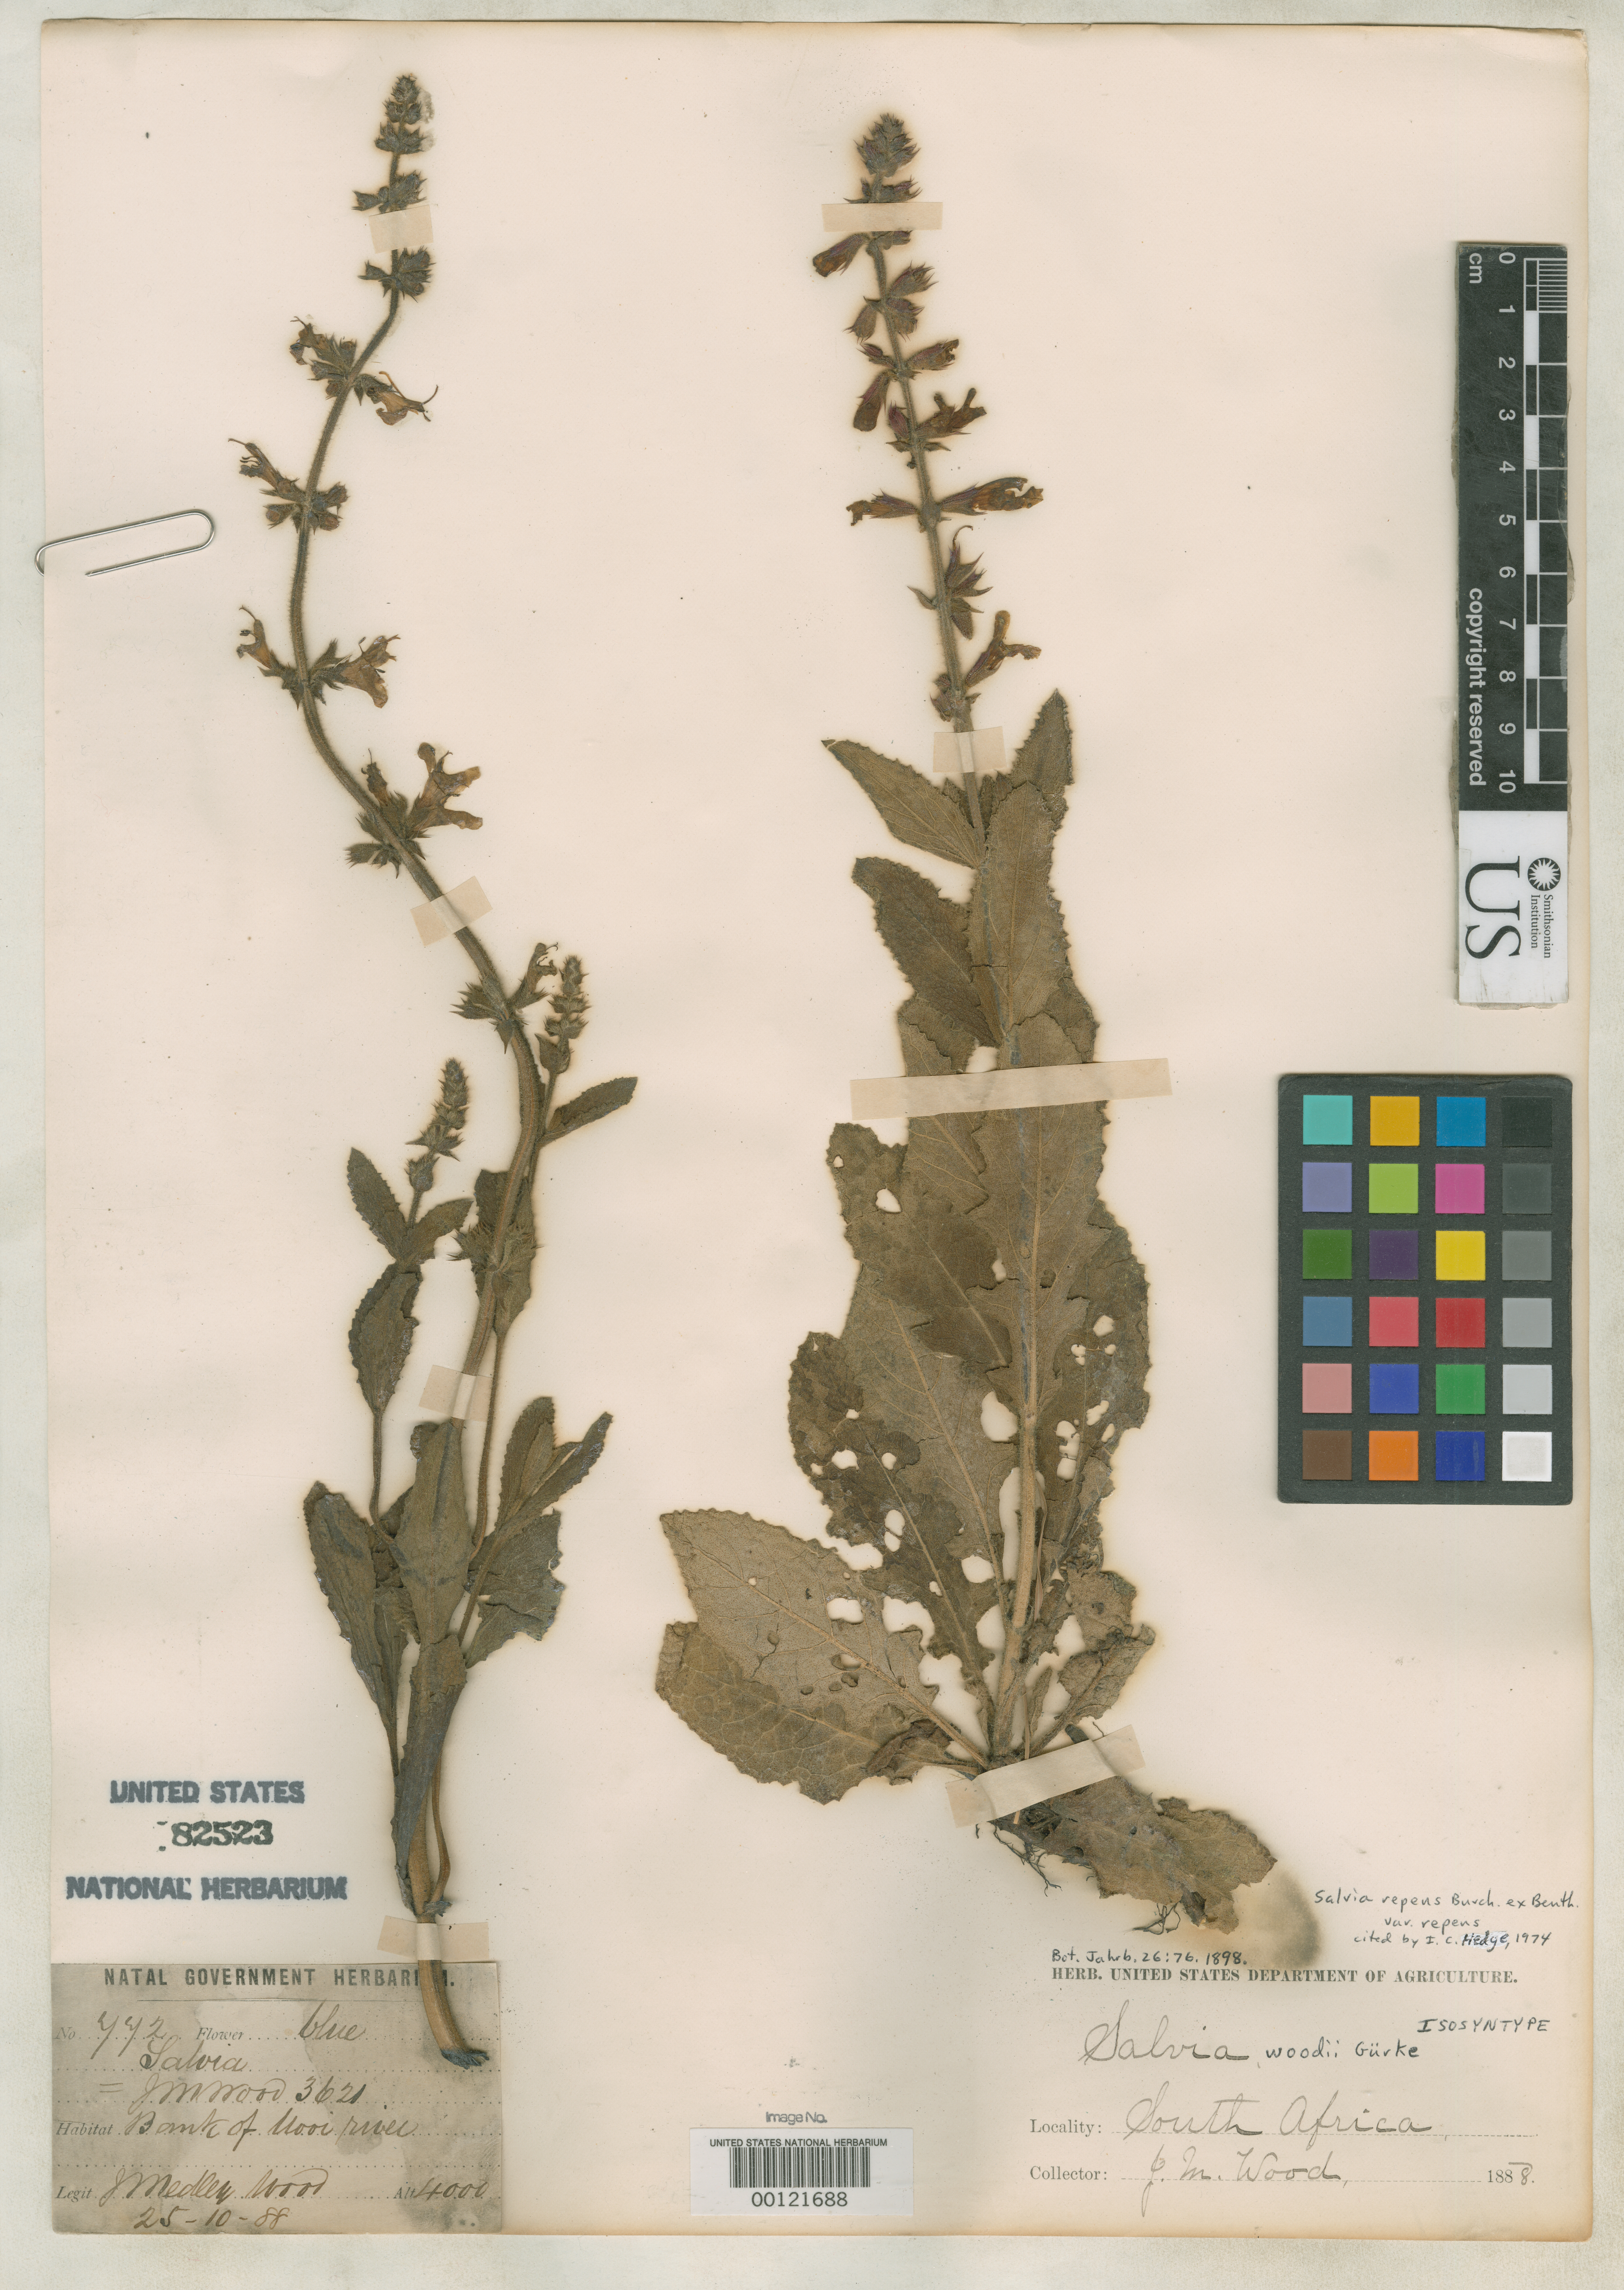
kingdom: Plantae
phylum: Tracheophyta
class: Magnoliopsida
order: Lamiales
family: Lamiaceae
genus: Salvia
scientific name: Salvia woodii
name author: Gürke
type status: Isosyntype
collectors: J. M. Wood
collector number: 992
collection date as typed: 25 Oct 1888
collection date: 1888-10-25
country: South Africa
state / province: KwaZulu-Natal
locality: Bank of Mori R. Weenen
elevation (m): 1600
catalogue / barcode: US 82523